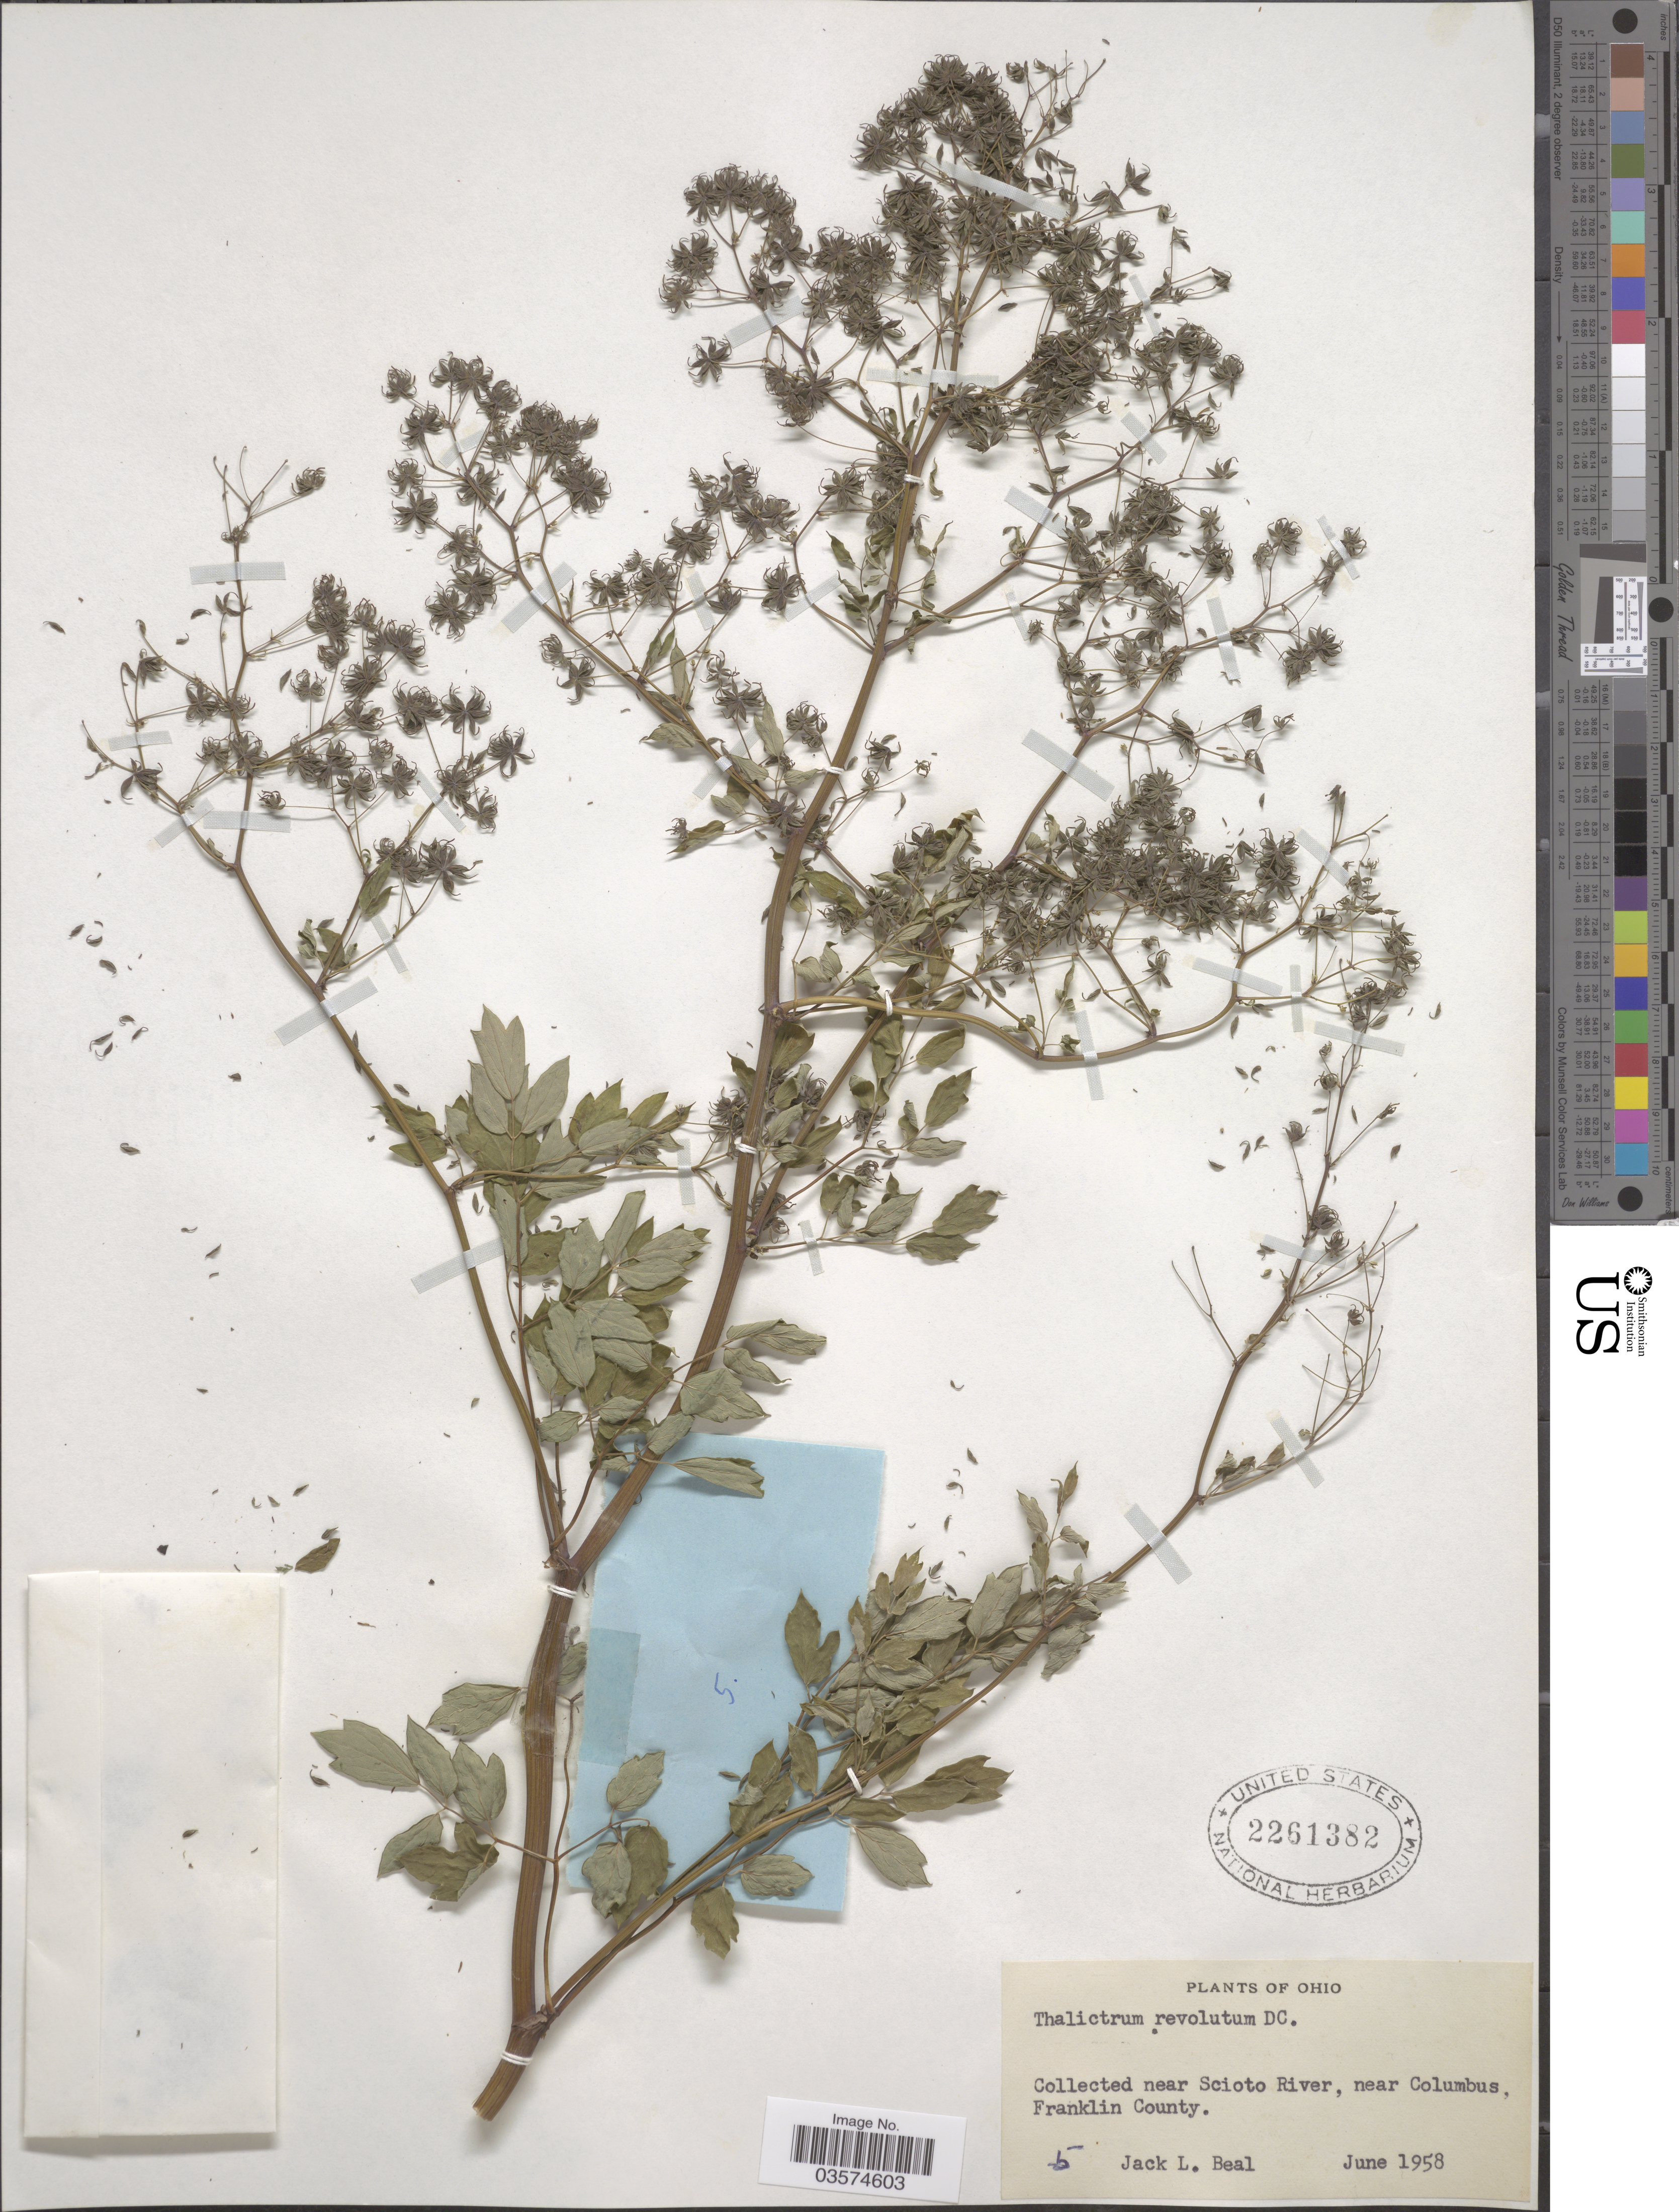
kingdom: Plantae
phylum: Tracheophyta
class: Magnoliopsida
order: Ranunculales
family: Ranunculaceae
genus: Thalictrum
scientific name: Thalictrum amphibolum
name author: Greene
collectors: J. Beal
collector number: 5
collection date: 1958-06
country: United States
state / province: Ohio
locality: Near Scioto River, near Columbus, Franklin County.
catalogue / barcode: US 2261382